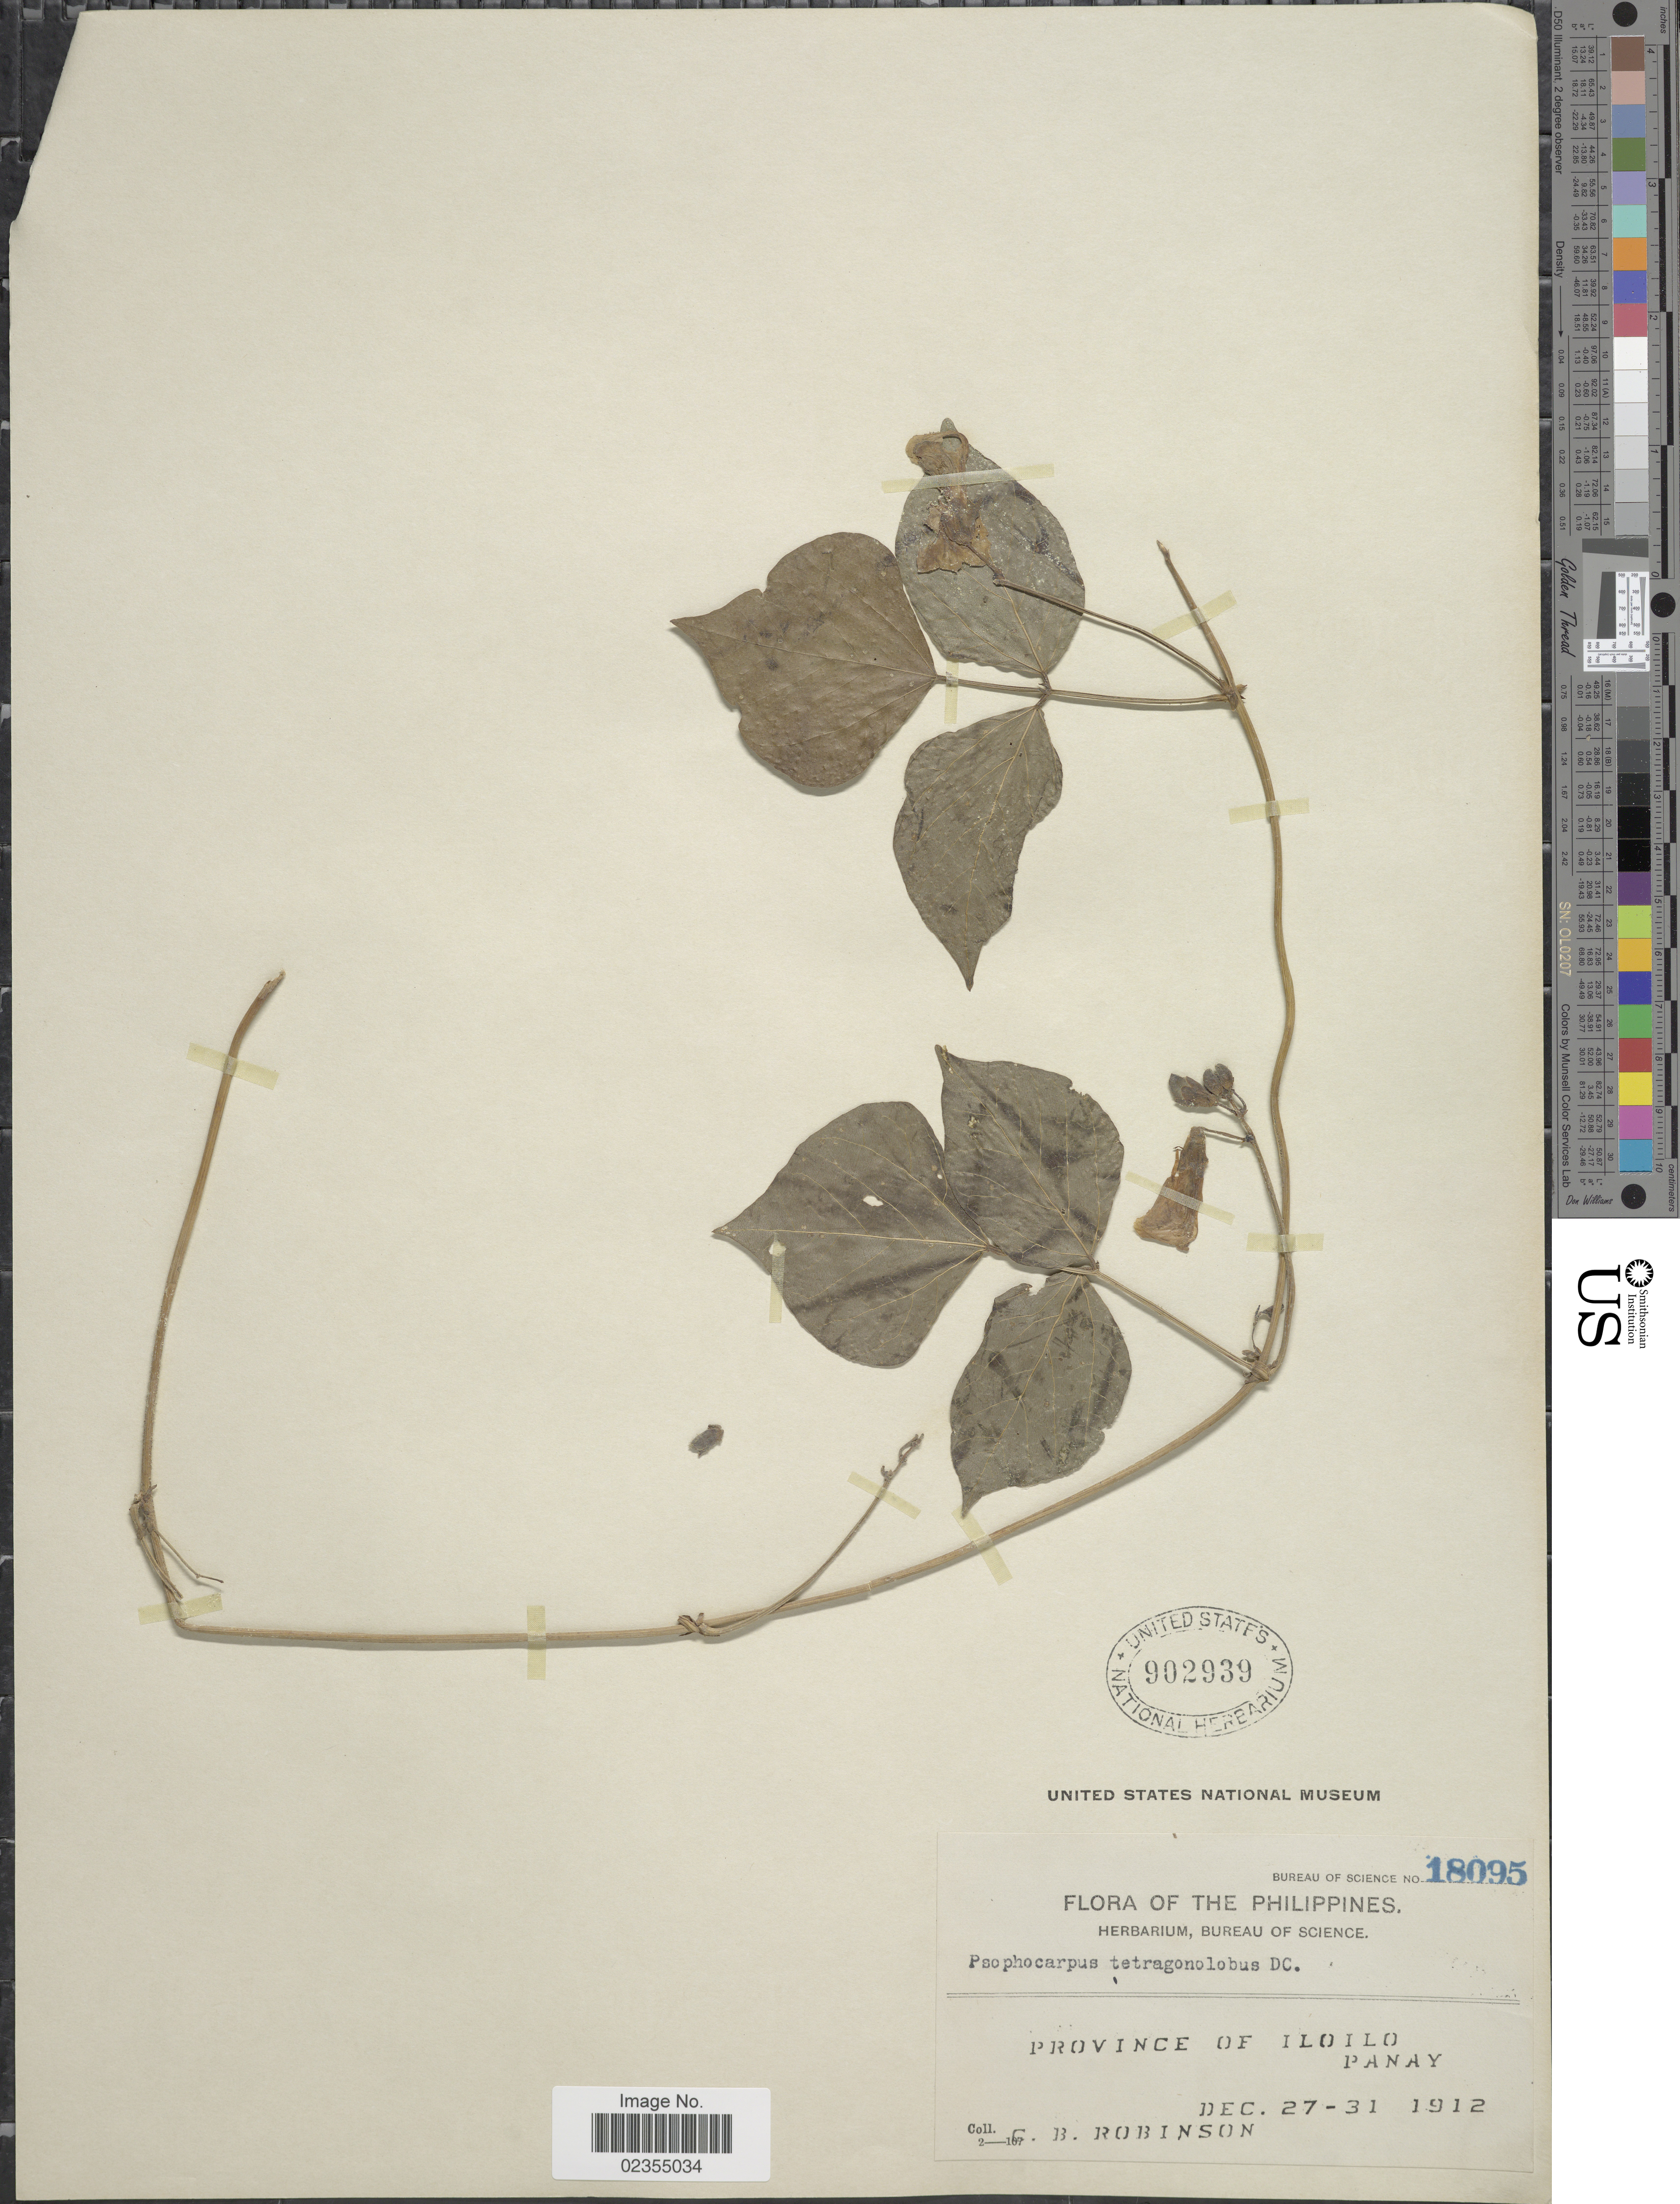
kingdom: Plantae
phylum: Tracheophyta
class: Magnoliopsida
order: Fabales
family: Fabaceae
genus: Psophocarpus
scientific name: Psophocarpus tetragonolobus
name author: (L.) DC.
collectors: C. Robinson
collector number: Bureau of Science 18095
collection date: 1912-12-27/1912-12-31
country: Philippines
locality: Province of Iloilo. Panay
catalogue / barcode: US 902939